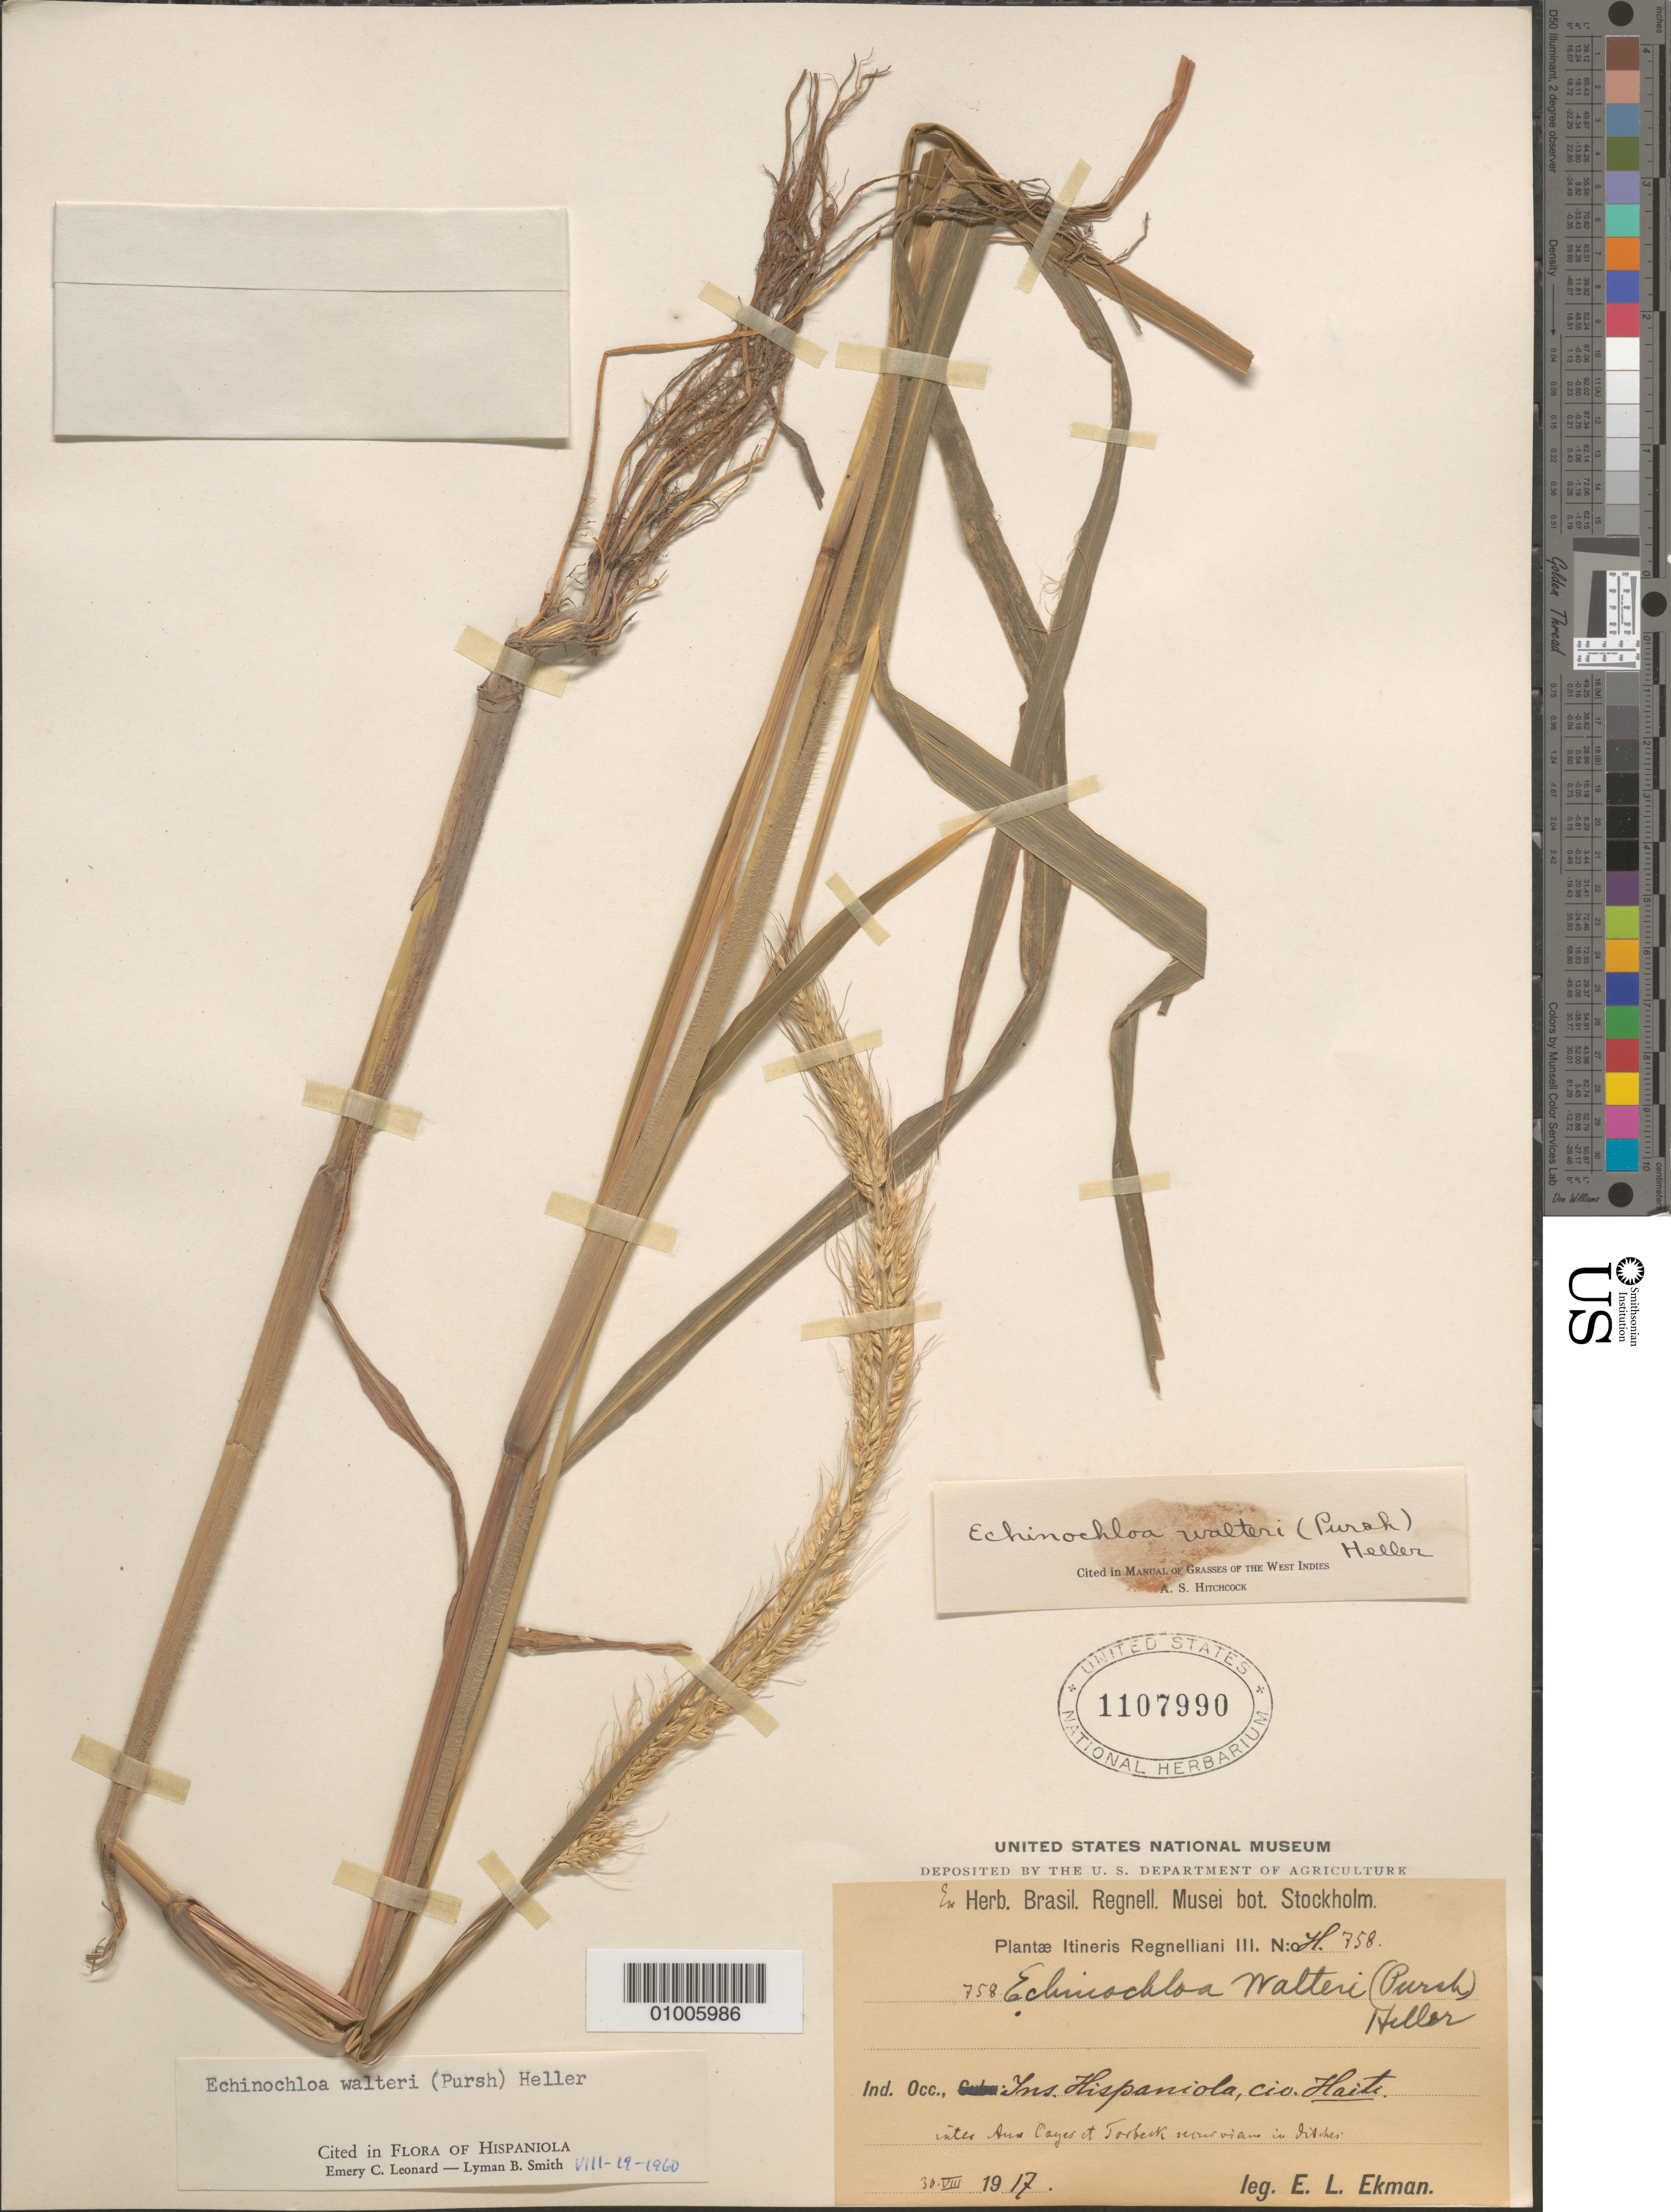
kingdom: Plantae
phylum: Tracheophyta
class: Liliopsida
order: Poales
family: Poaceae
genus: Echinochloa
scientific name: Echinochloa walteri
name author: (Pursh) A. Heller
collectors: E. L. Ekman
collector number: H 758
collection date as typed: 30 Aug 1917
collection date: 1917-08-30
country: Haiti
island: Hispaniola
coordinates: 0 N, 0 E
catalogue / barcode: US 1107990